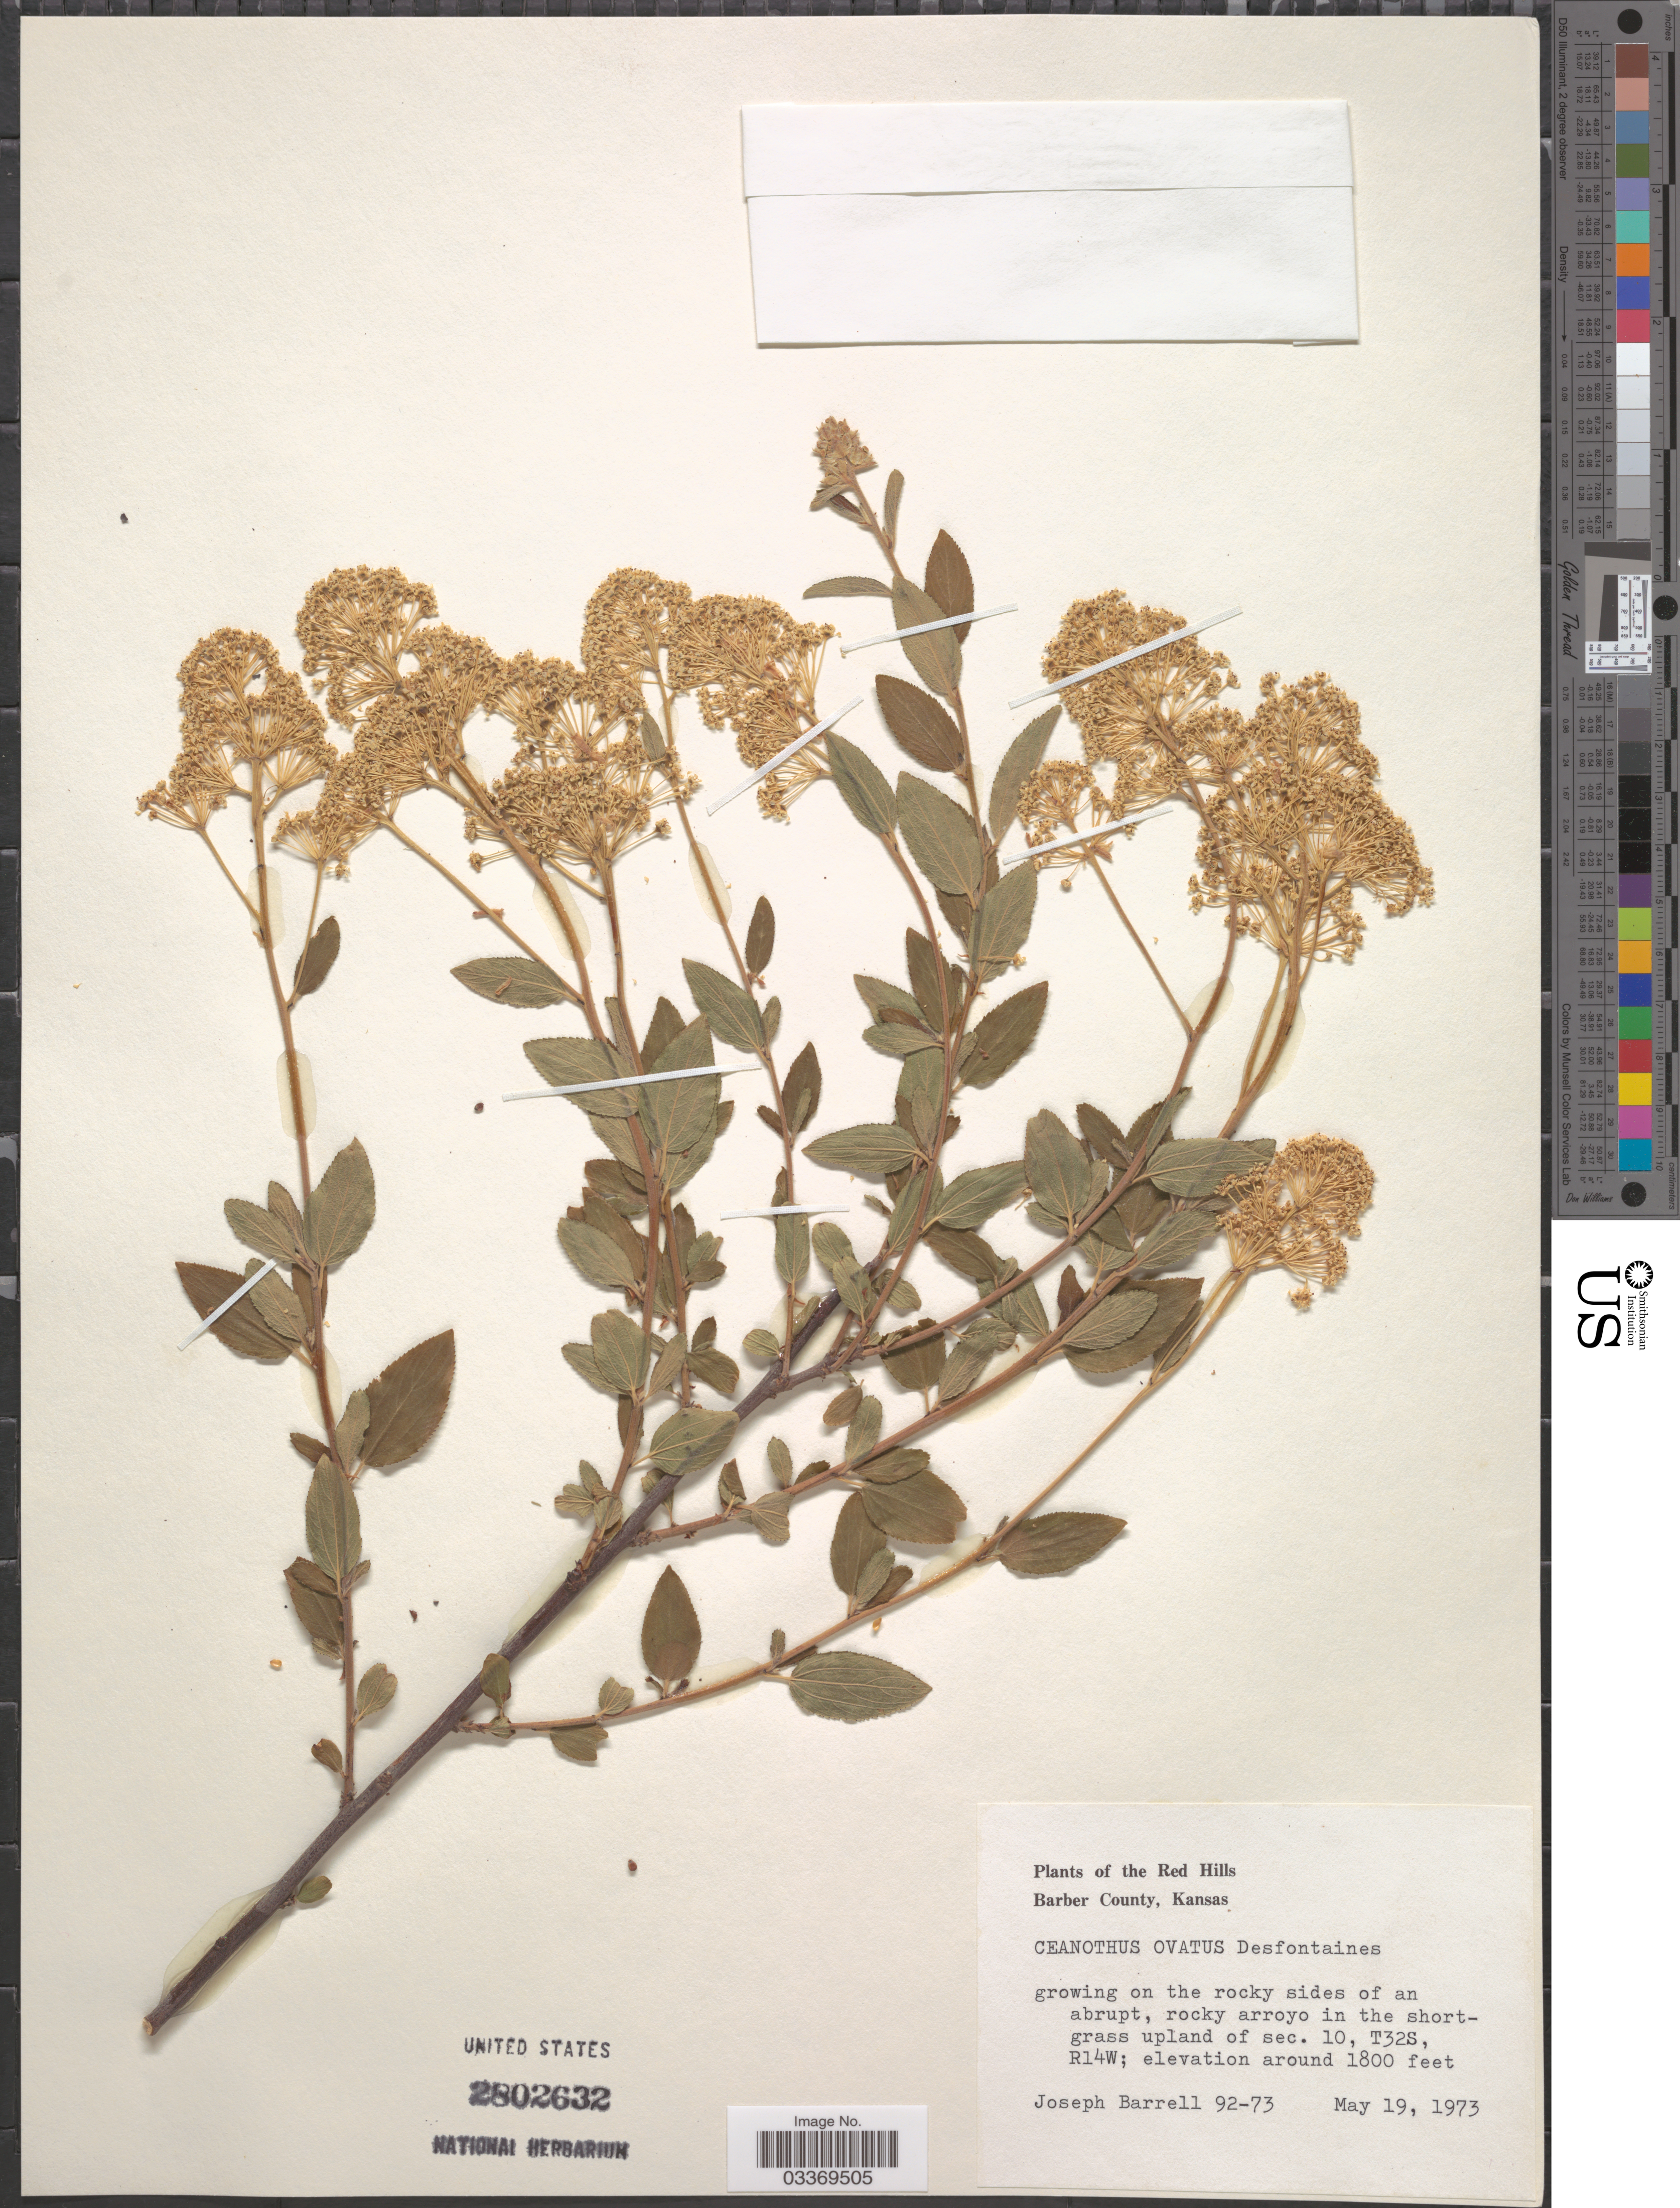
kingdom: Plantae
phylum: Tracheophyta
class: Magnoliopsida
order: Rosales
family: Rhamnaceae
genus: Ceanothus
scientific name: Ceanothus ovatus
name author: Desf.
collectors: J. Barrell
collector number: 92-73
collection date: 1973-05-19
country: United States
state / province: Kansas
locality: The Red Hills, Barber County. Sec. 10, T32S, R14W.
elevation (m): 549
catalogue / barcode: US 2802632